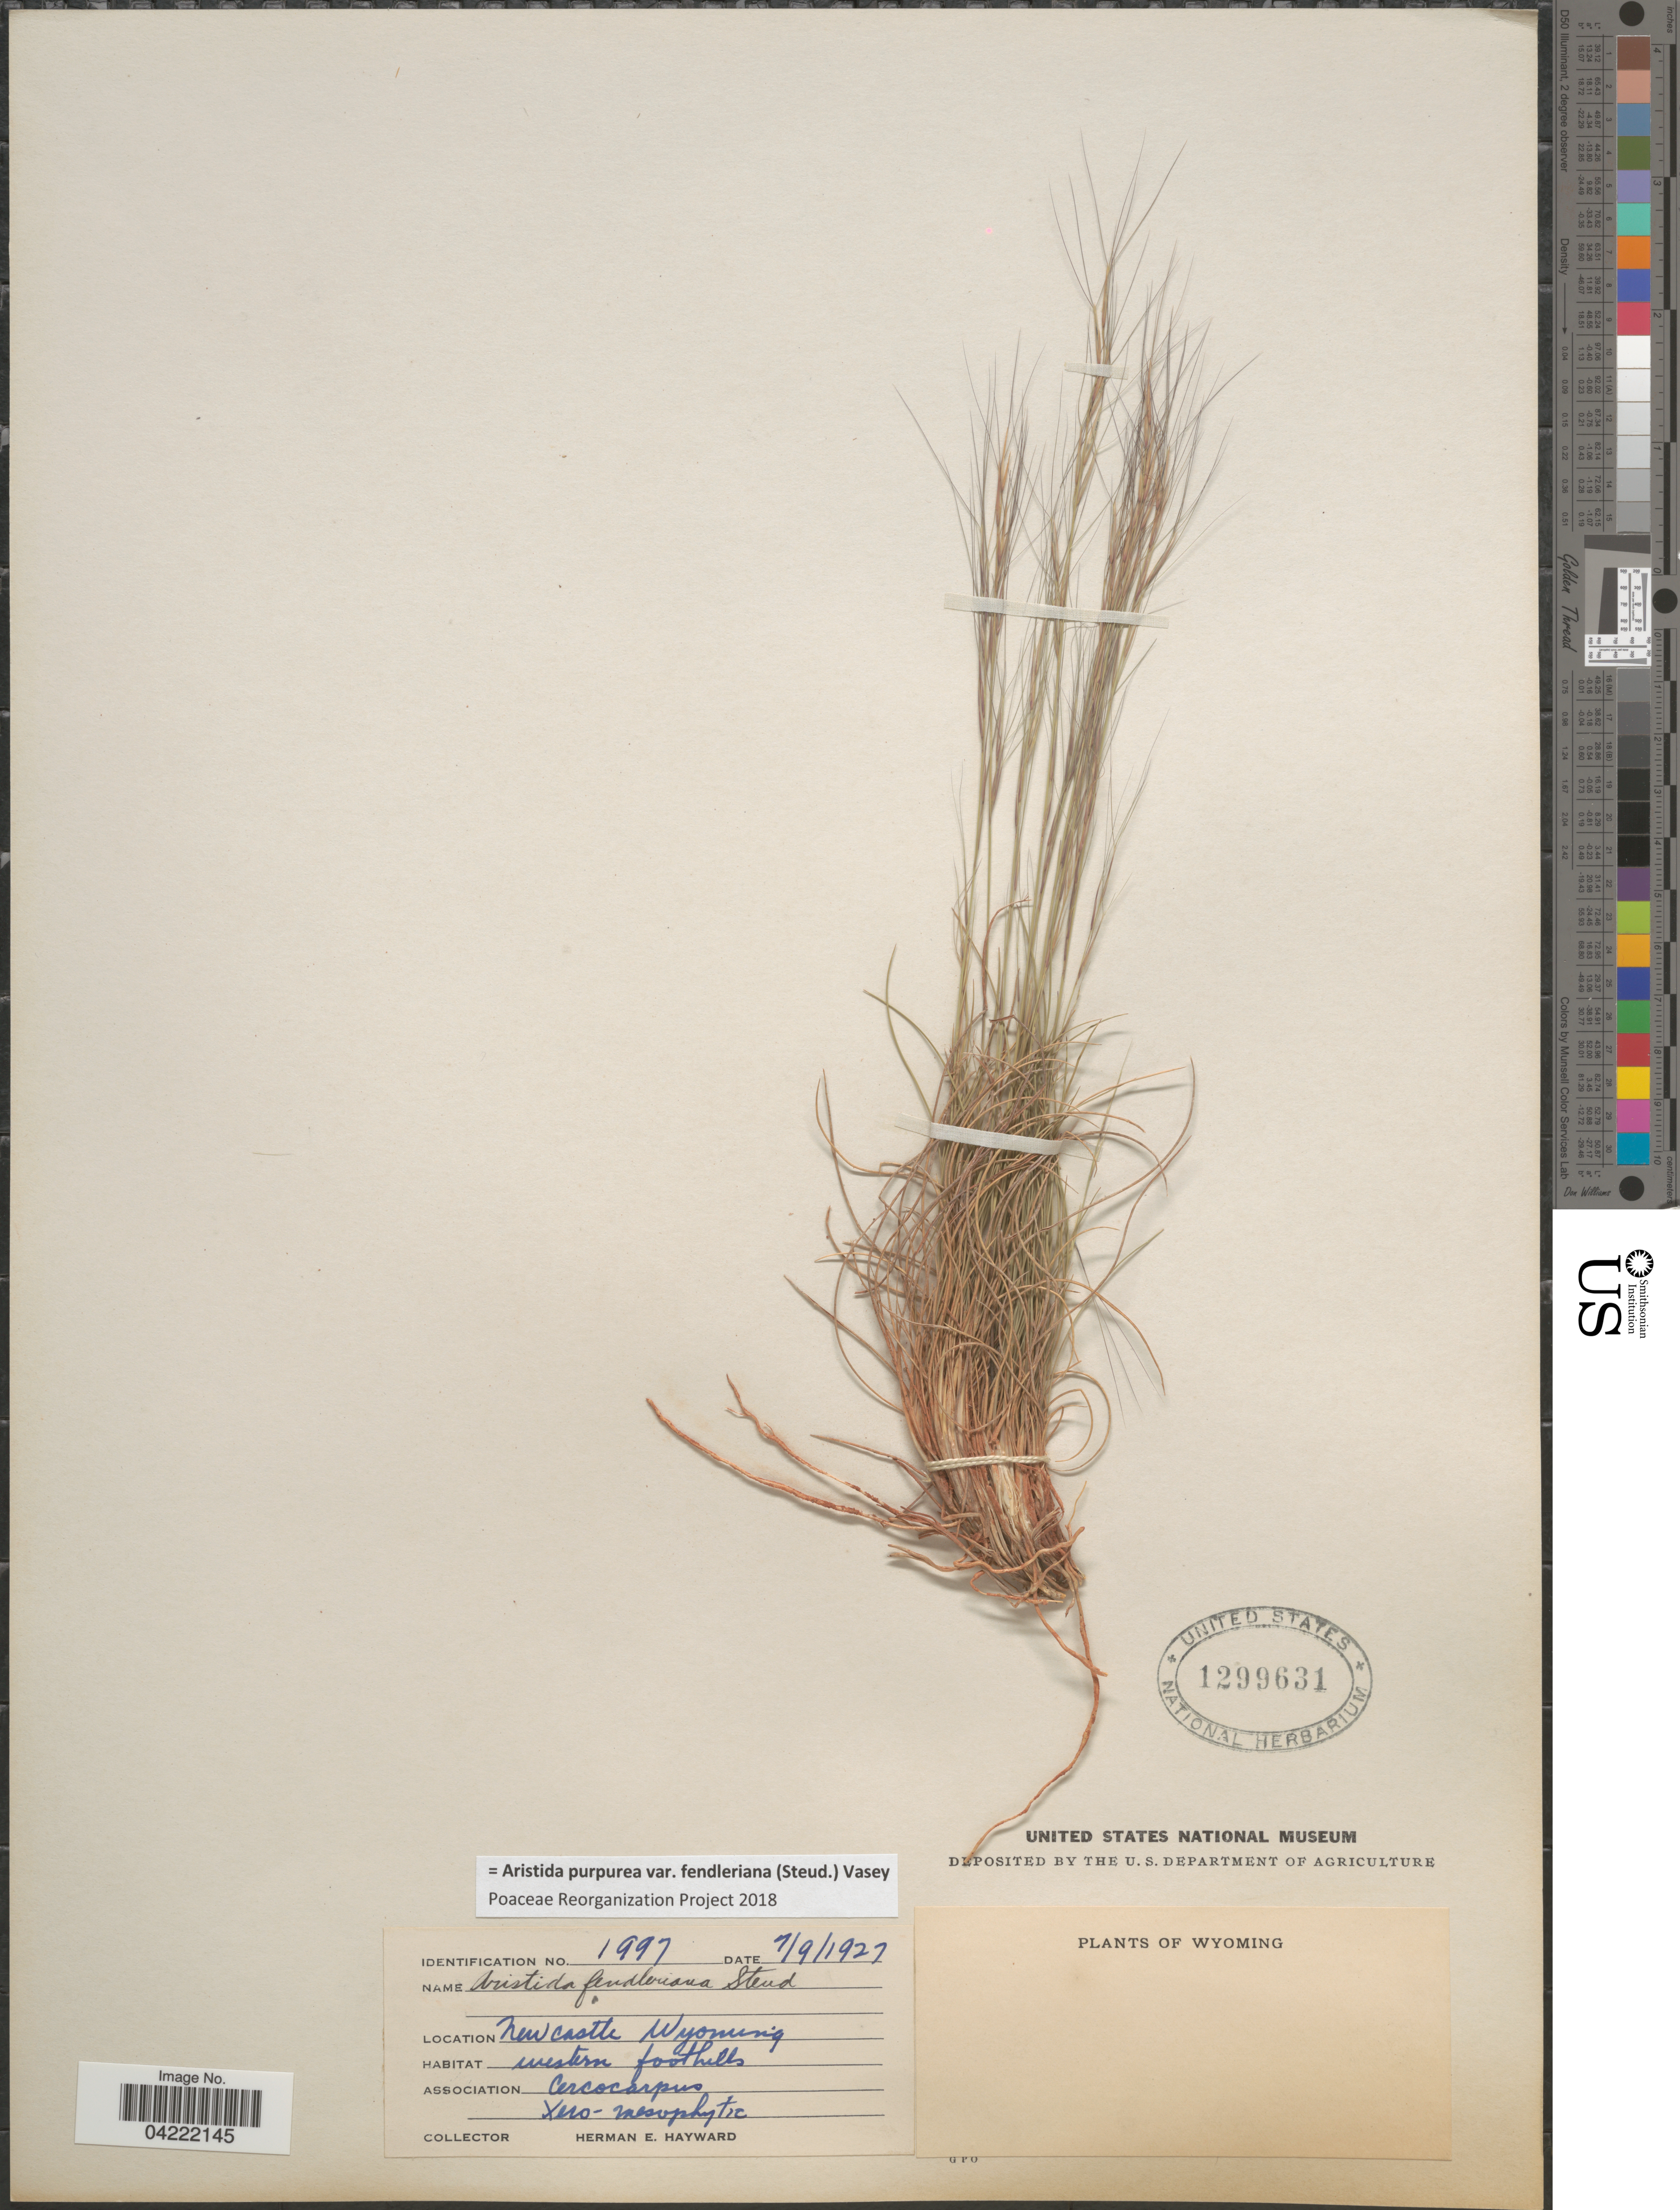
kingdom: Plantae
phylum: Tracheophyta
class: Liliopsida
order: Poales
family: Poaceae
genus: Aristida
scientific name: Aristida purpurea var. fendleriana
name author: (Steud.) Vasey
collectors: H. Hayward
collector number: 1997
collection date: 1927-07-09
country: United States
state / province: Wyoming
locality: New Castle. Western foothills.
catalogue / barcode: US 1299631